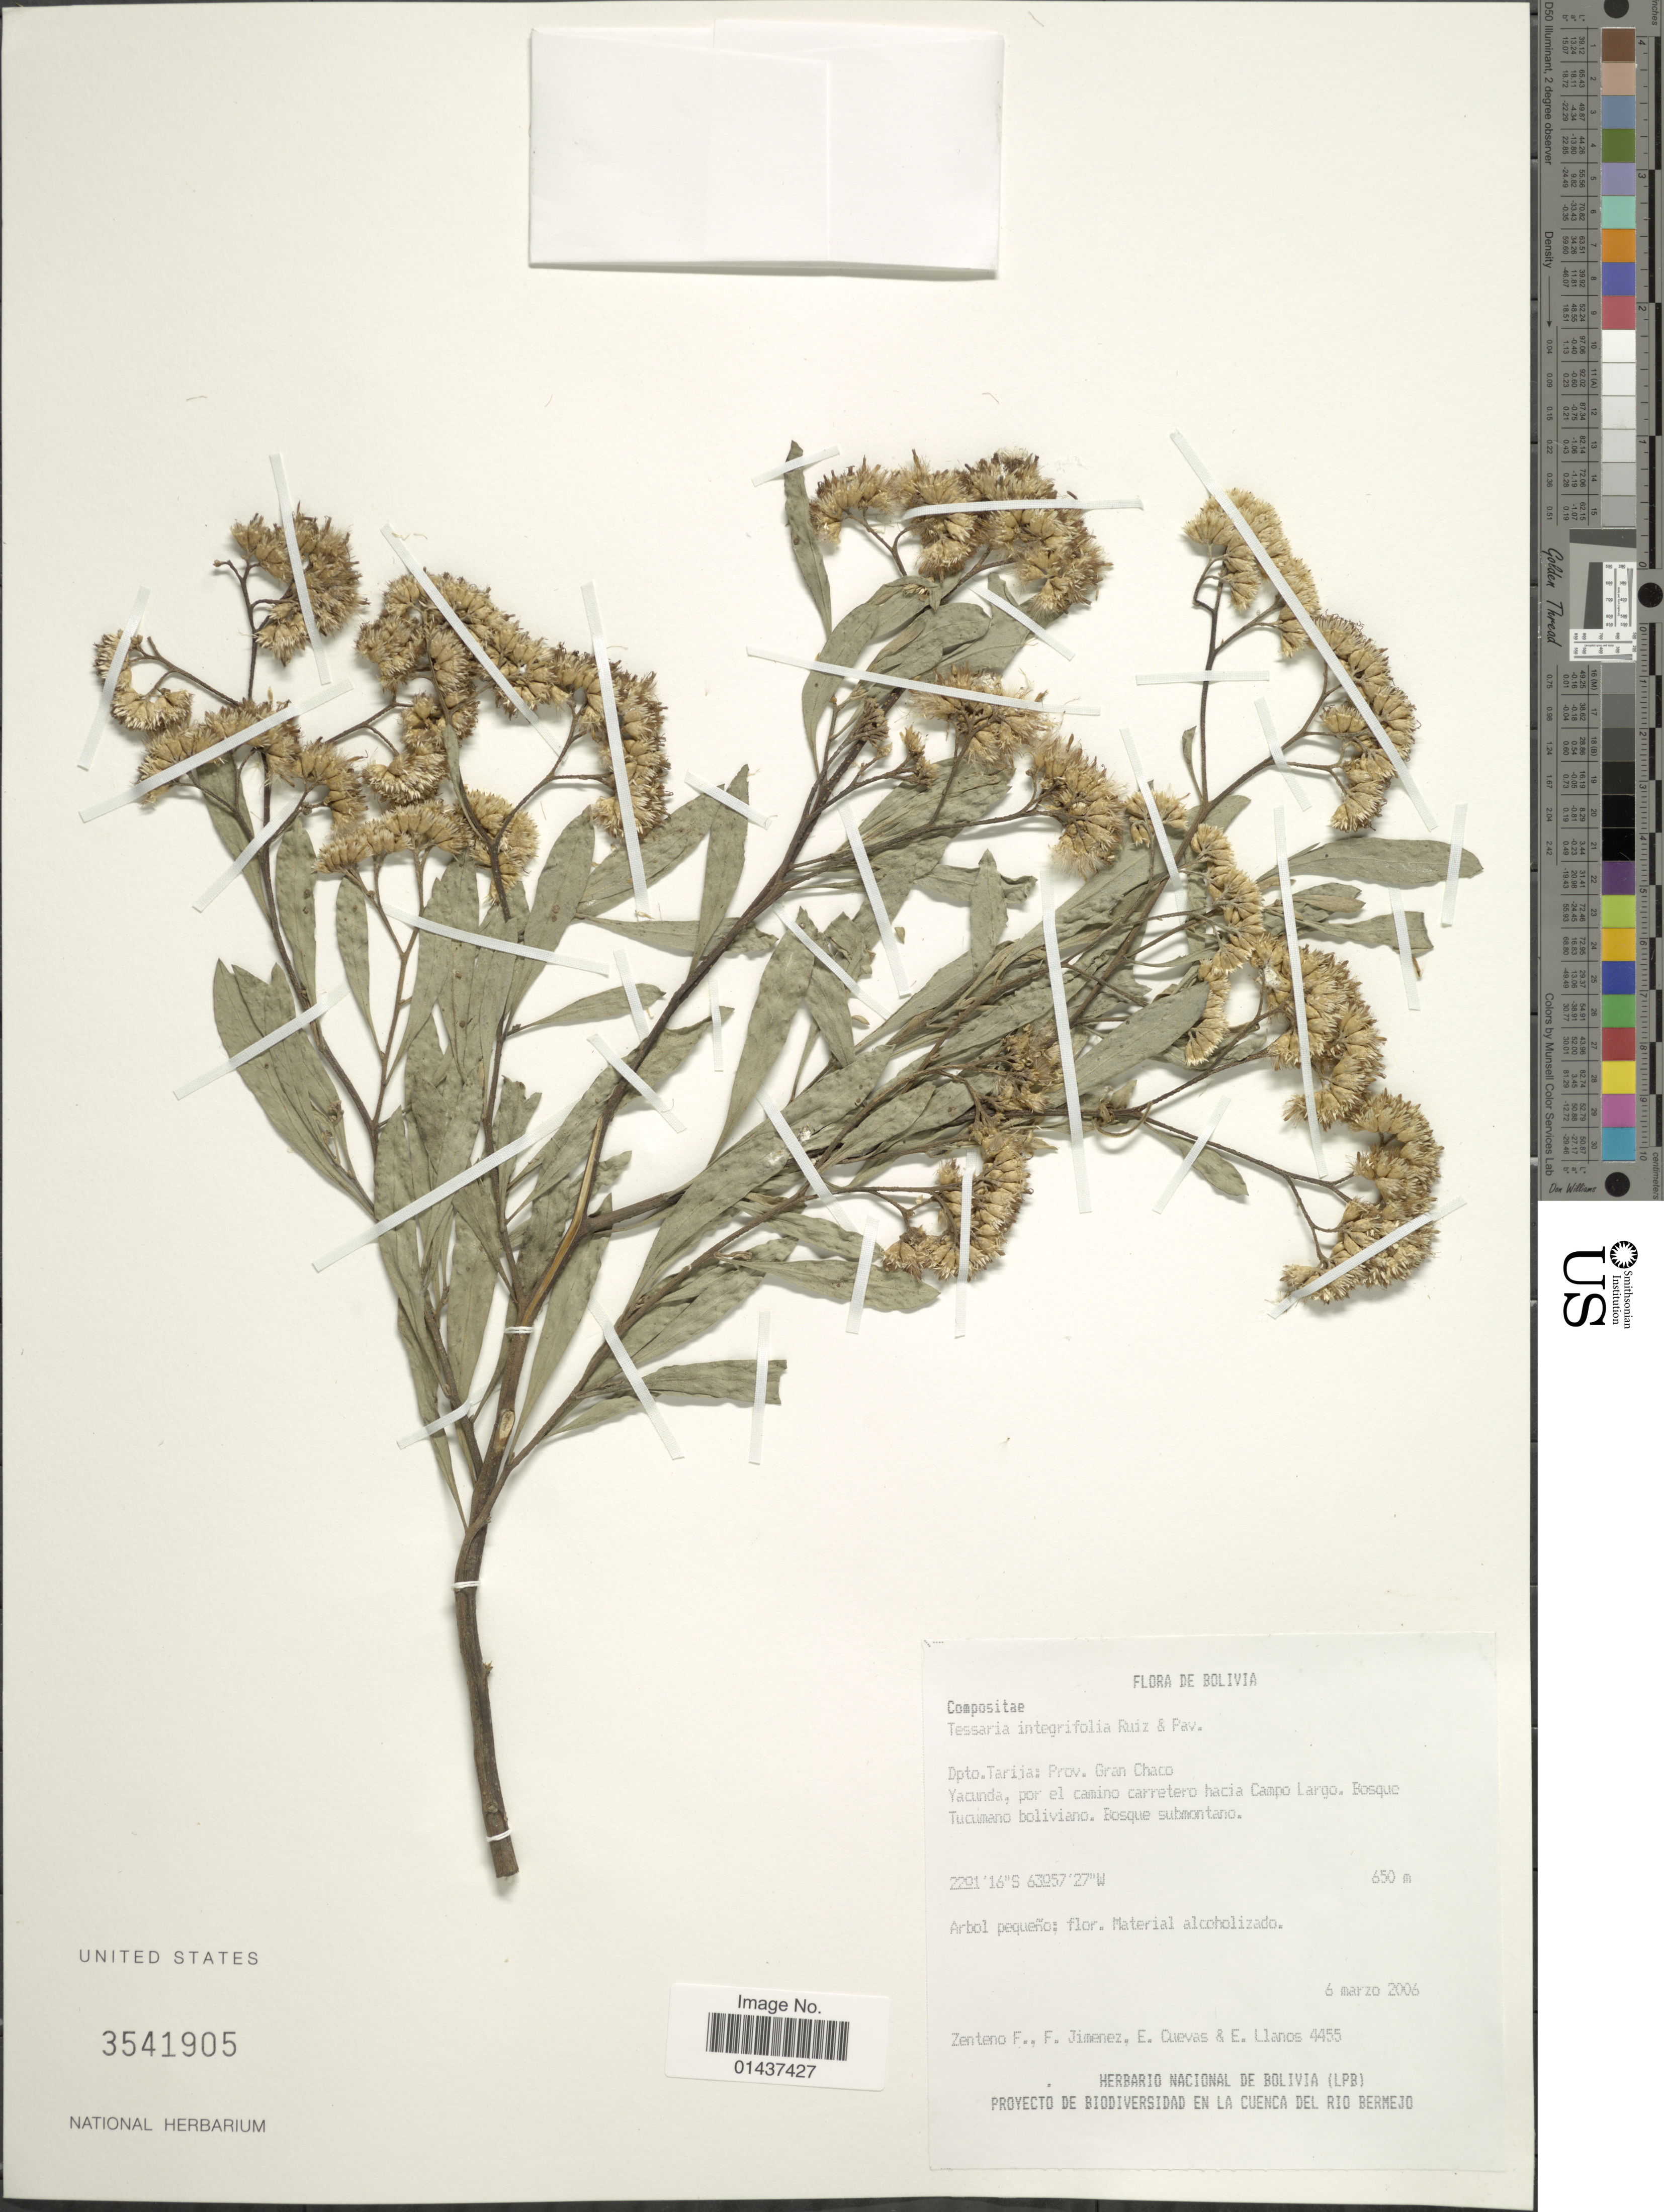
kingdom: Plantae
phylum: Tracheophyta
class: Magnoliopsida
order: Asterales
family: Asteraceae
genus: Tessaria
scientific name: Tessaria integrifolia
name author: Ruiz & Pav.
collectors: F. Zenteno, F. Jimenez, E. Cuevas & E. Llanos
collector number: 4455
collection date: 2006-03-06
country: Bolivia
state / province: Tarija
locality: Dpto Tarija: Prov. Gran Chaco, Yacunda, por el camino carretero hacia Campo Largo. Bosque Tucumano boliviano. Bosque submontano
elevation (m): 650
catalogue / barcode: US 3541905